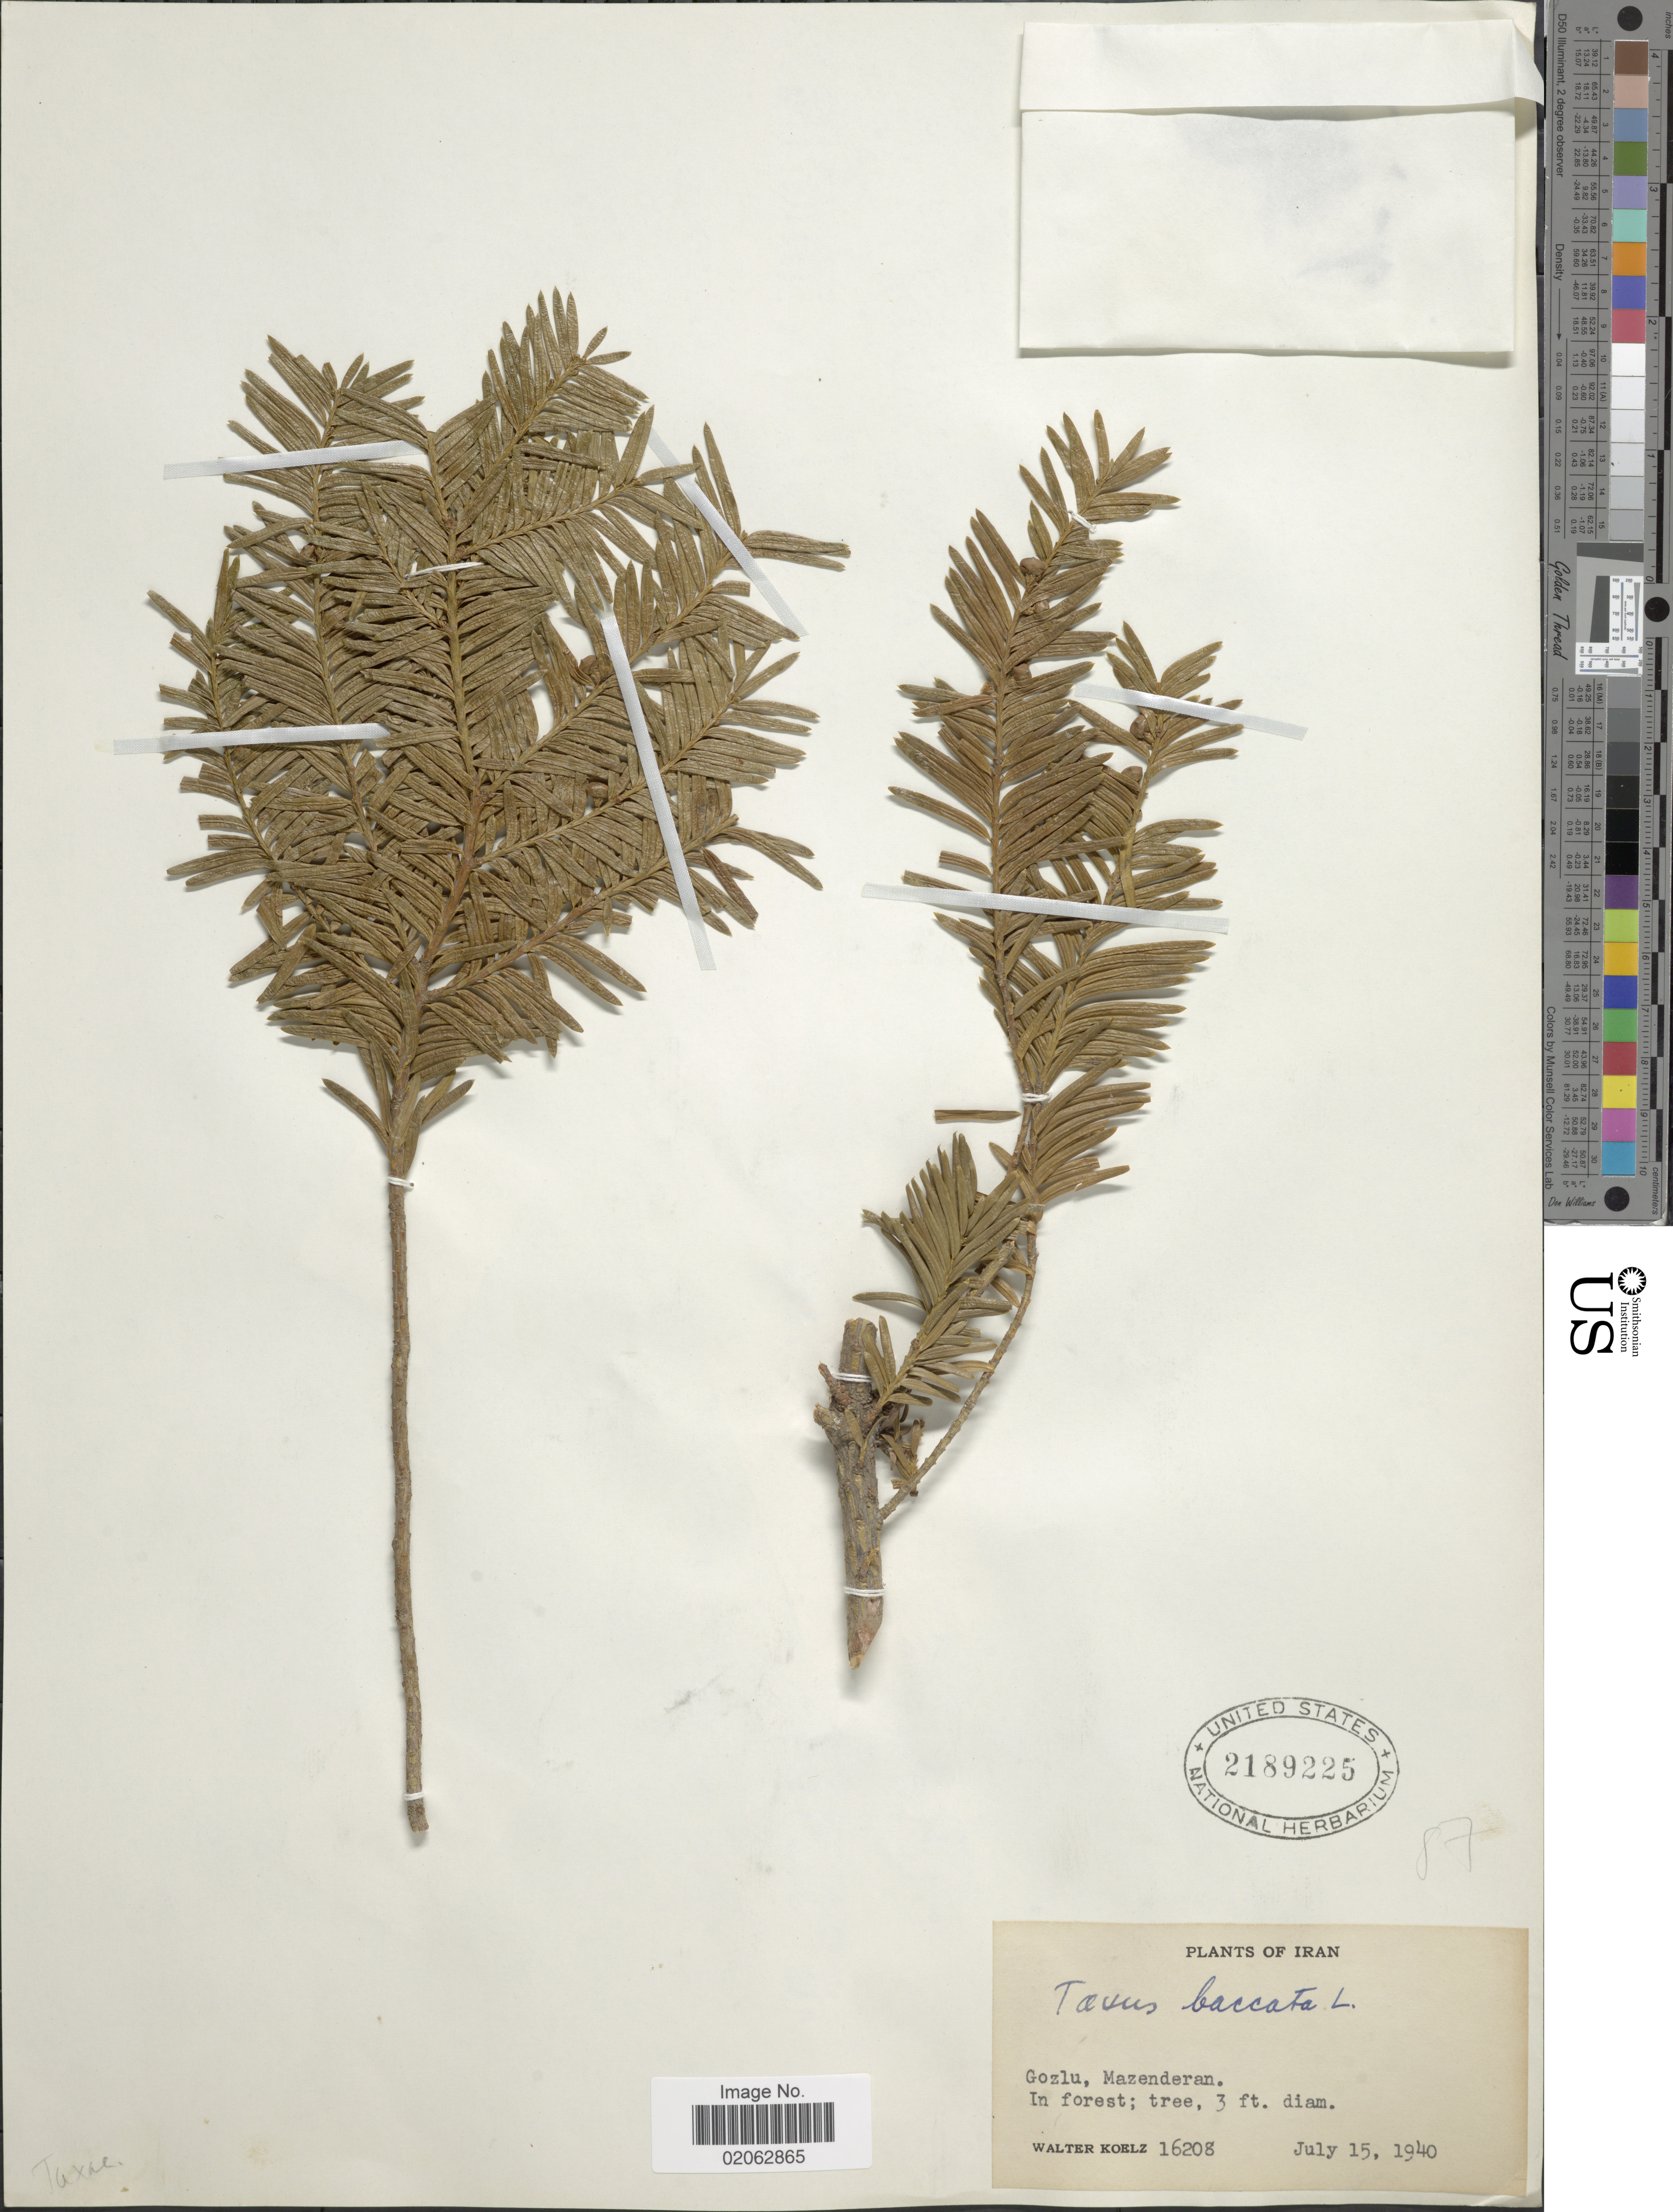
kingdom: Plantae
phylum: Tracheophyta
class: Pinopsida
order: Pinales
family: Taxaceae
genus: Taxus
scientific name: Taxus baccata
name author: L.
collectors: W. N. Koelz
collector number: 16208*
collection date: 1940-07-15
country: Iran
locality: Gozlu, Mazenderan.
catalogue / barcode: US 2189225